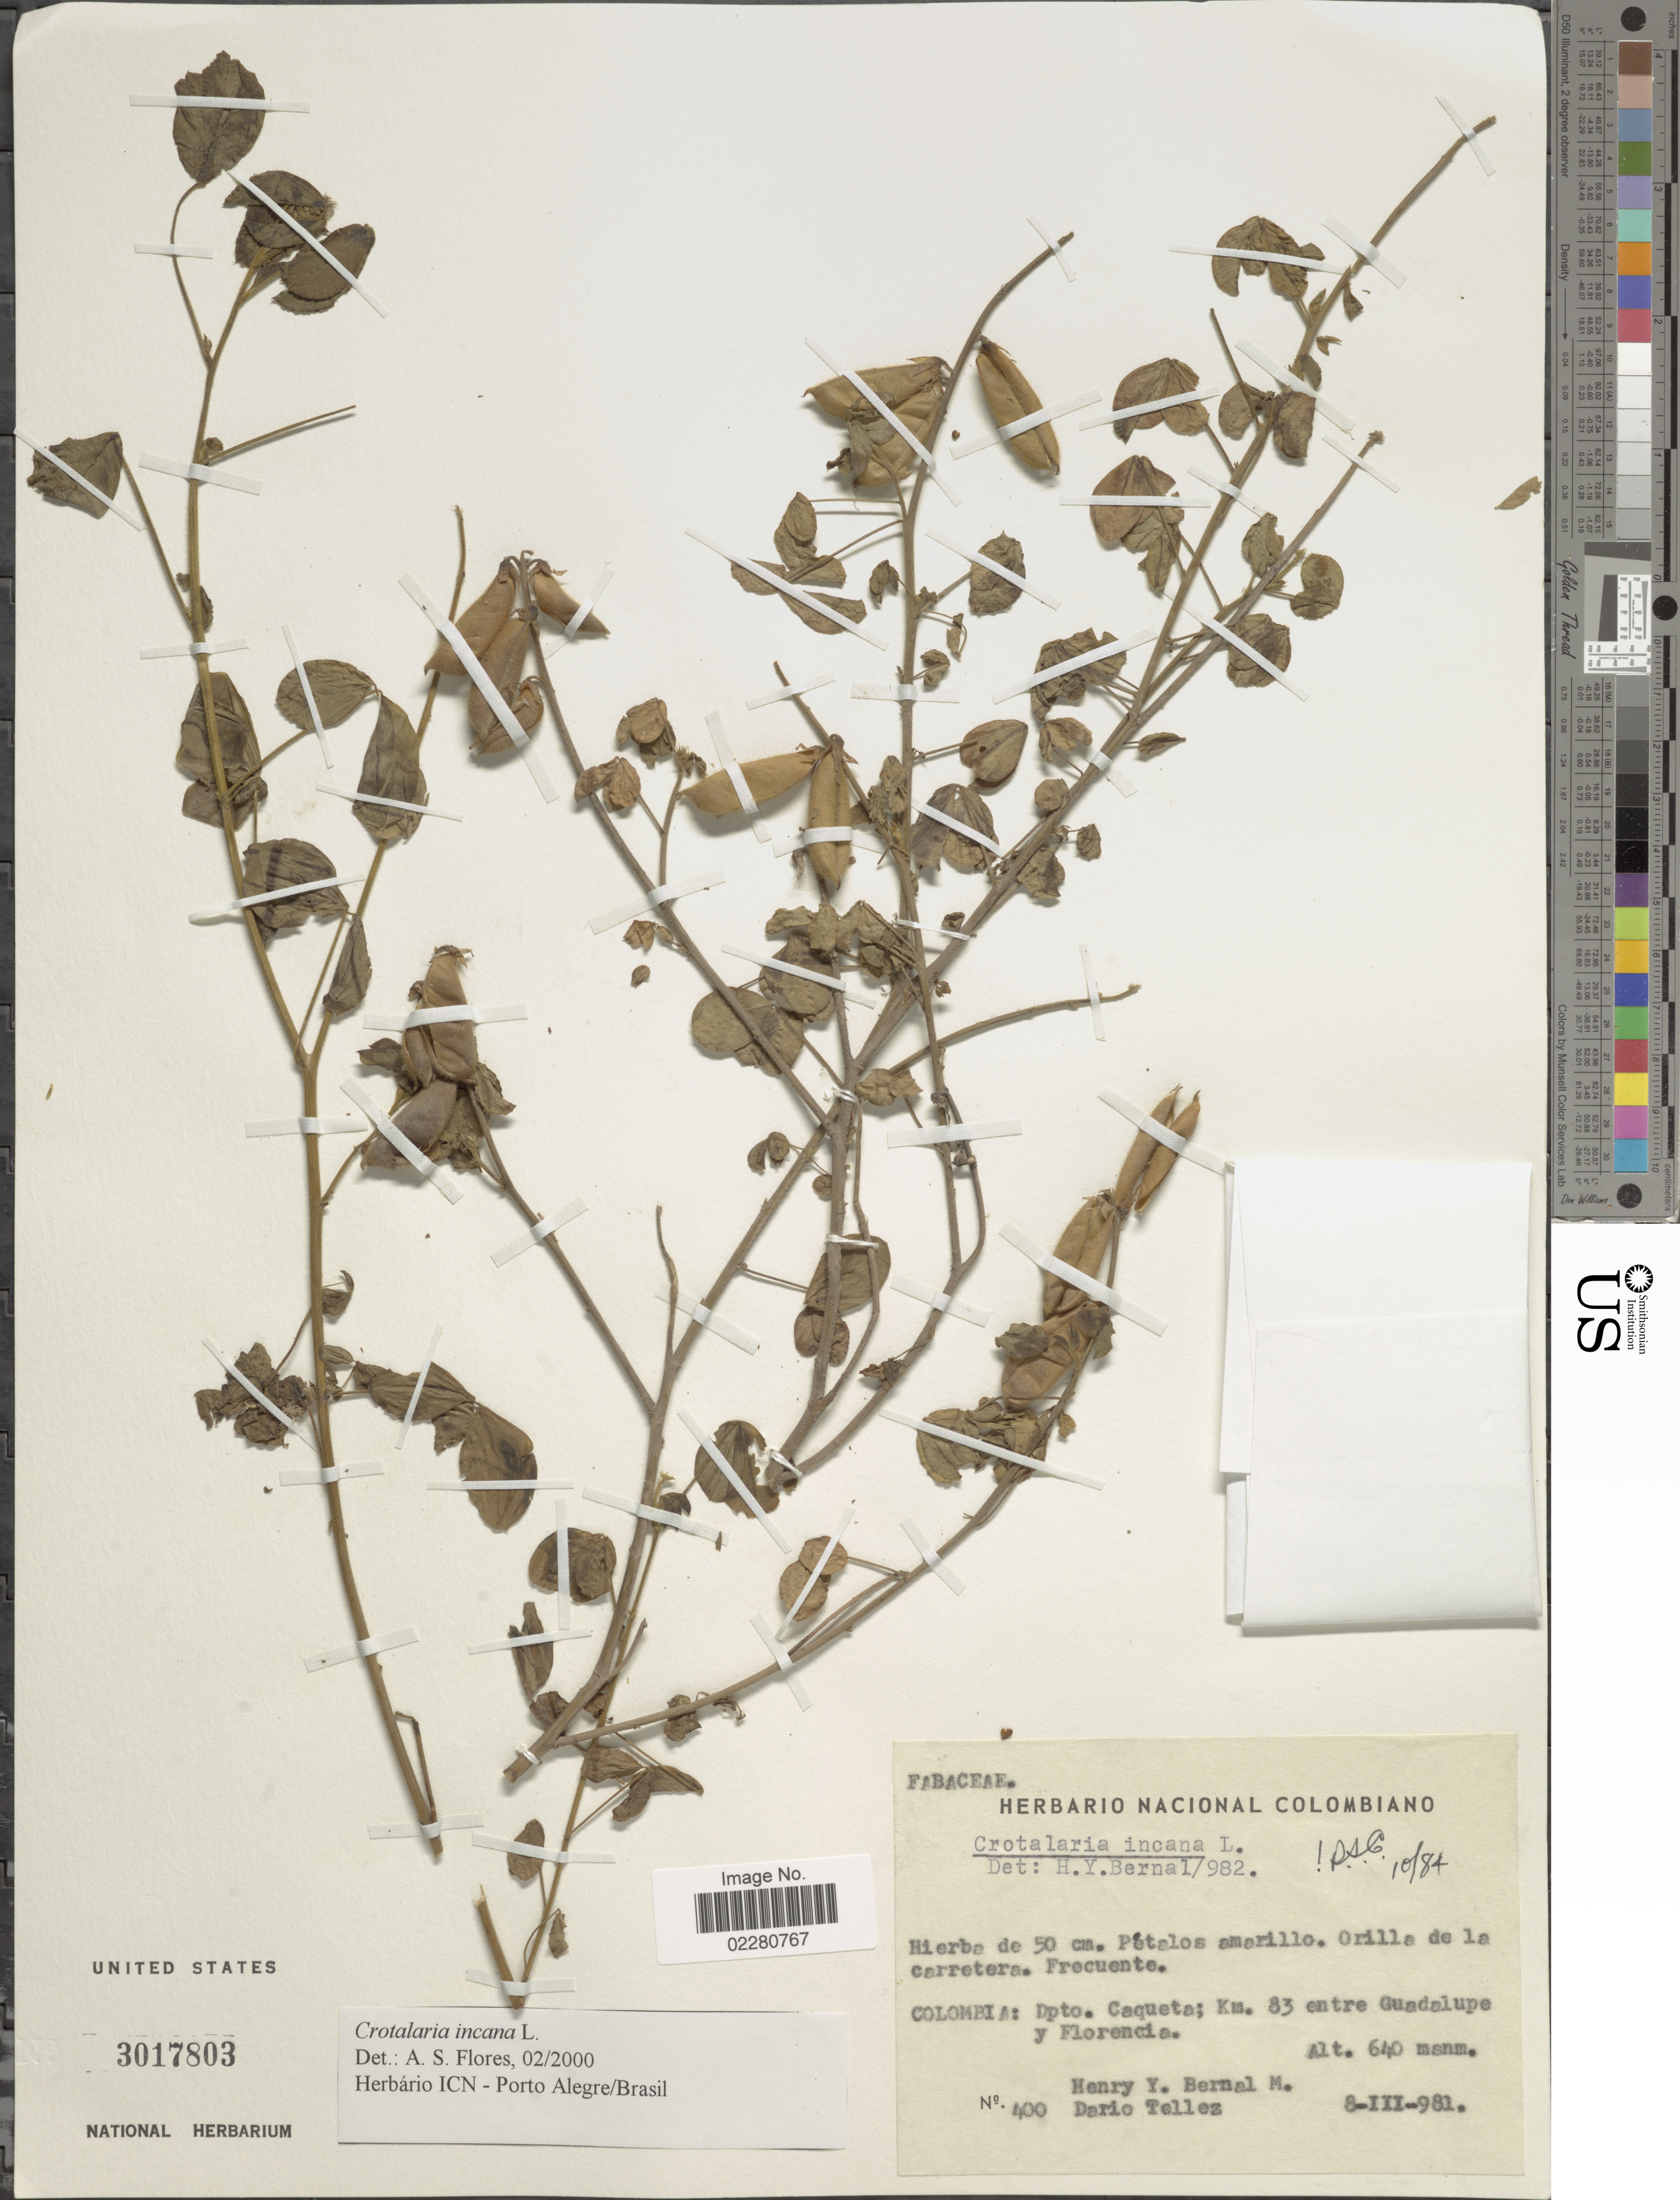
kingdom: Plantae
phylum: Tracheophyta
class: Magnoliopsida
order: Fabales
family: Fabaceae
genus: Crotalaria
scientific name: Crotalaria incana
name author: L.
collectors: H. Y. Bernal & D. Tellez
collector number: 400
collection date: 1981-03-08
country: Colombia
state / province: Caquetá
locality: Colombia: Dpto. Caqueta; Km. 83 entre Guadalupe y Florencia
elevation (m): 640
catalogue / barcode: US 3017803